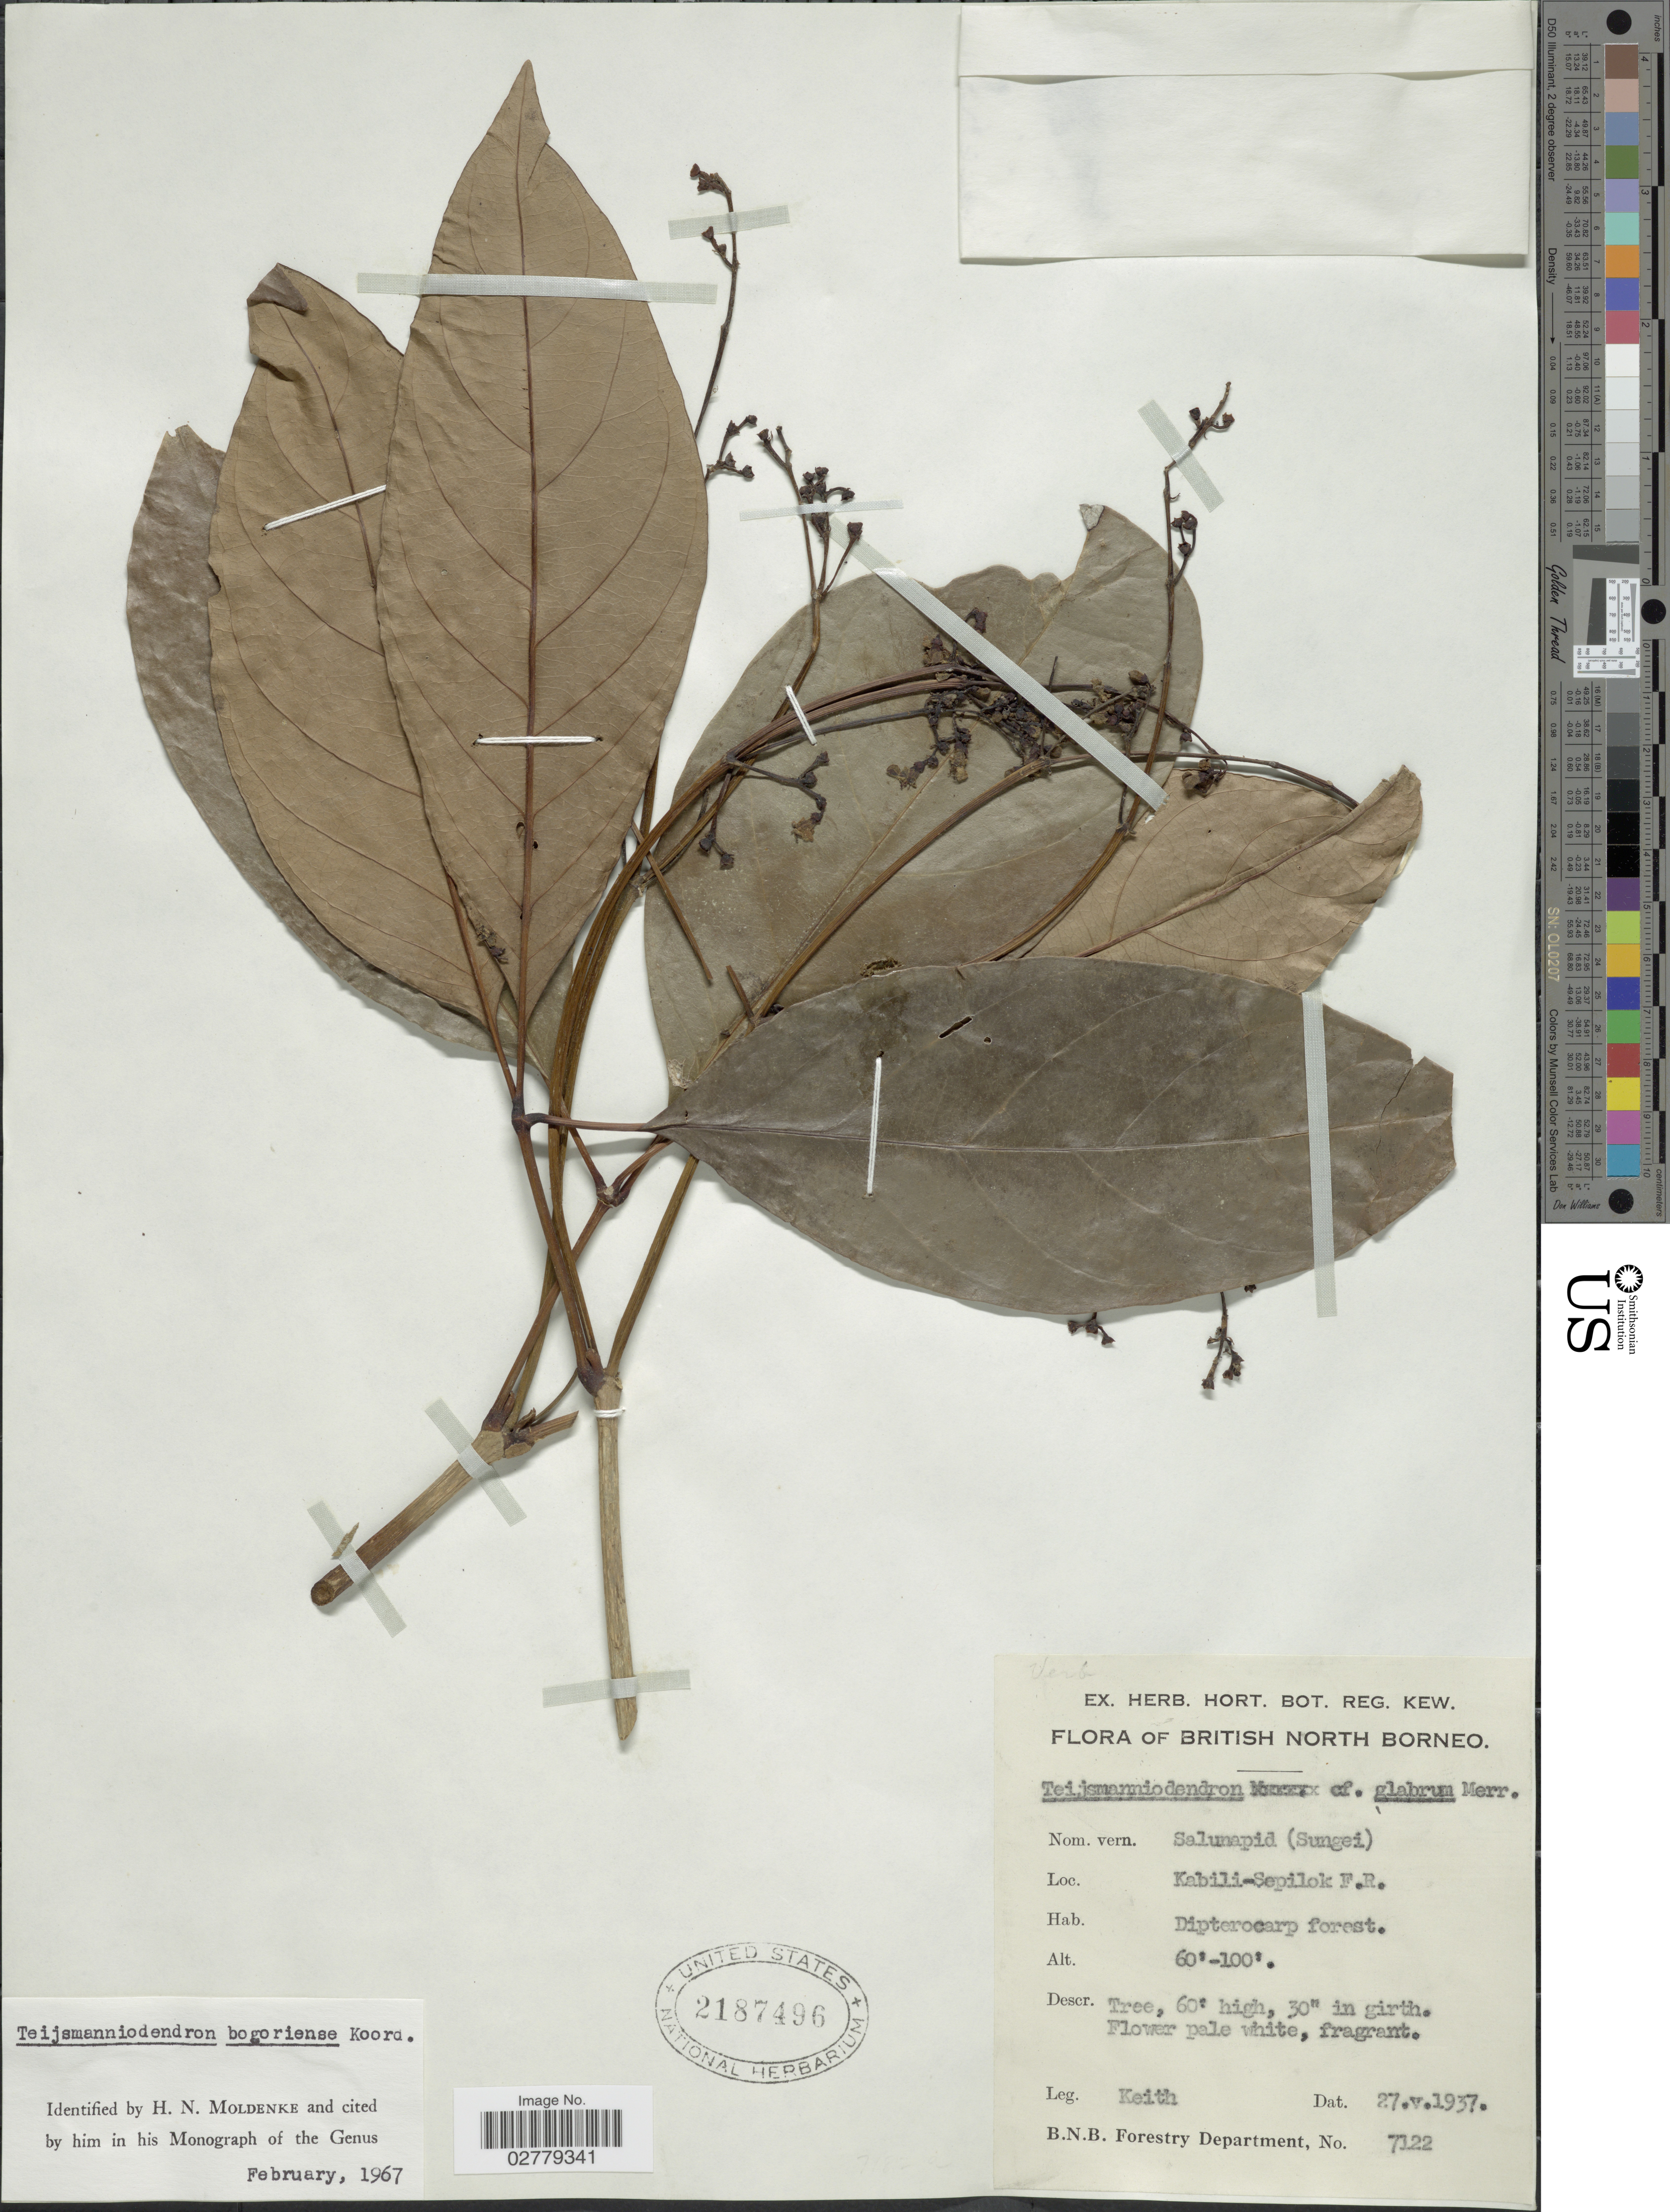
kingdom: Plantae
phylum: Tracheophyta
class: Magnoliopsida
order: Lamiales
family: Lamiaceae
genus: Teijsmanniodendron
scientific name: Teijsmanniodendron bogoriense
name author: Koord.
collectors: -. Keith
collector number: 7122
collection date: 1937-05-27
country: Malaysia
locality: British North Borneo. Kabili-Sepilok F.R.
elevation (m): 18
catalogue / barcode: US 2187496